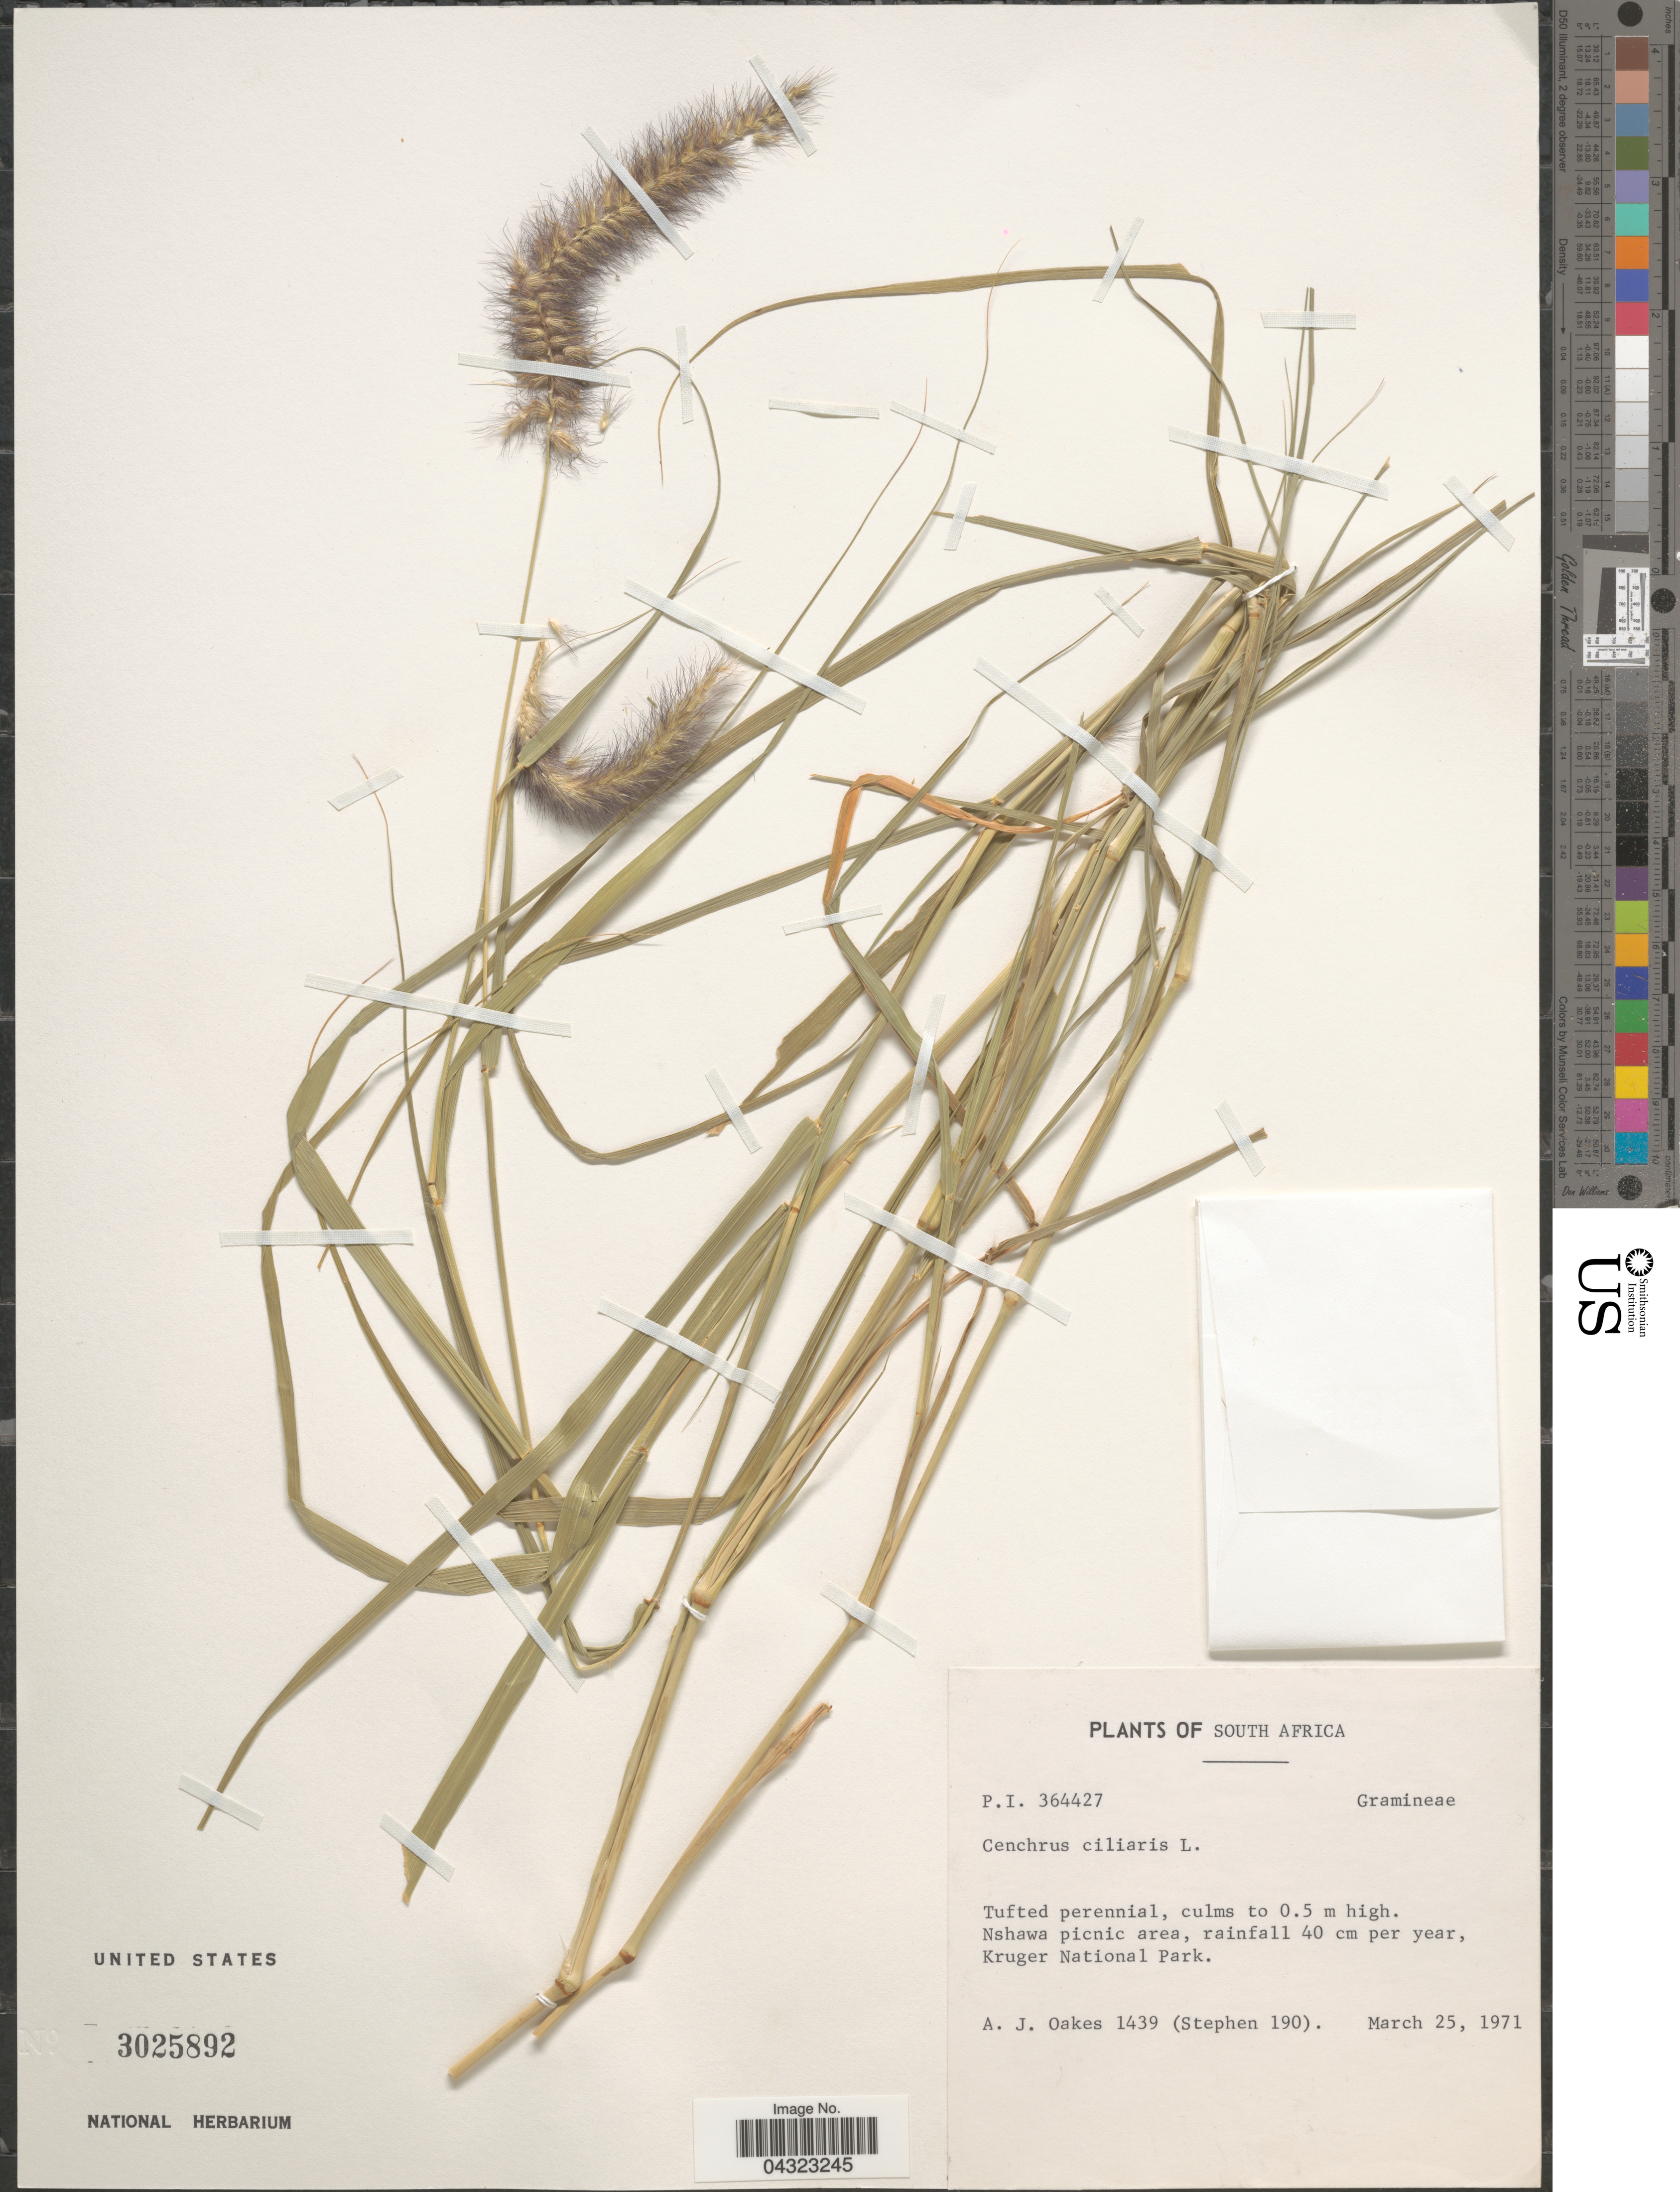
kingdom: Plantae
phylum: Tracheophyta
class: Liliopsida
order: Poales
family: Poaceae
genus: Cenchrus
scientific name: Cenchrus ciliaris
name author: L.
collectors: A. Oakes & Stephen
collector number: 1439/190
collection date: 1971-03-25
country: South Africa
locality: Nshawa picnic area, Kruger National Park.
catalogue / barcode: US 3025892